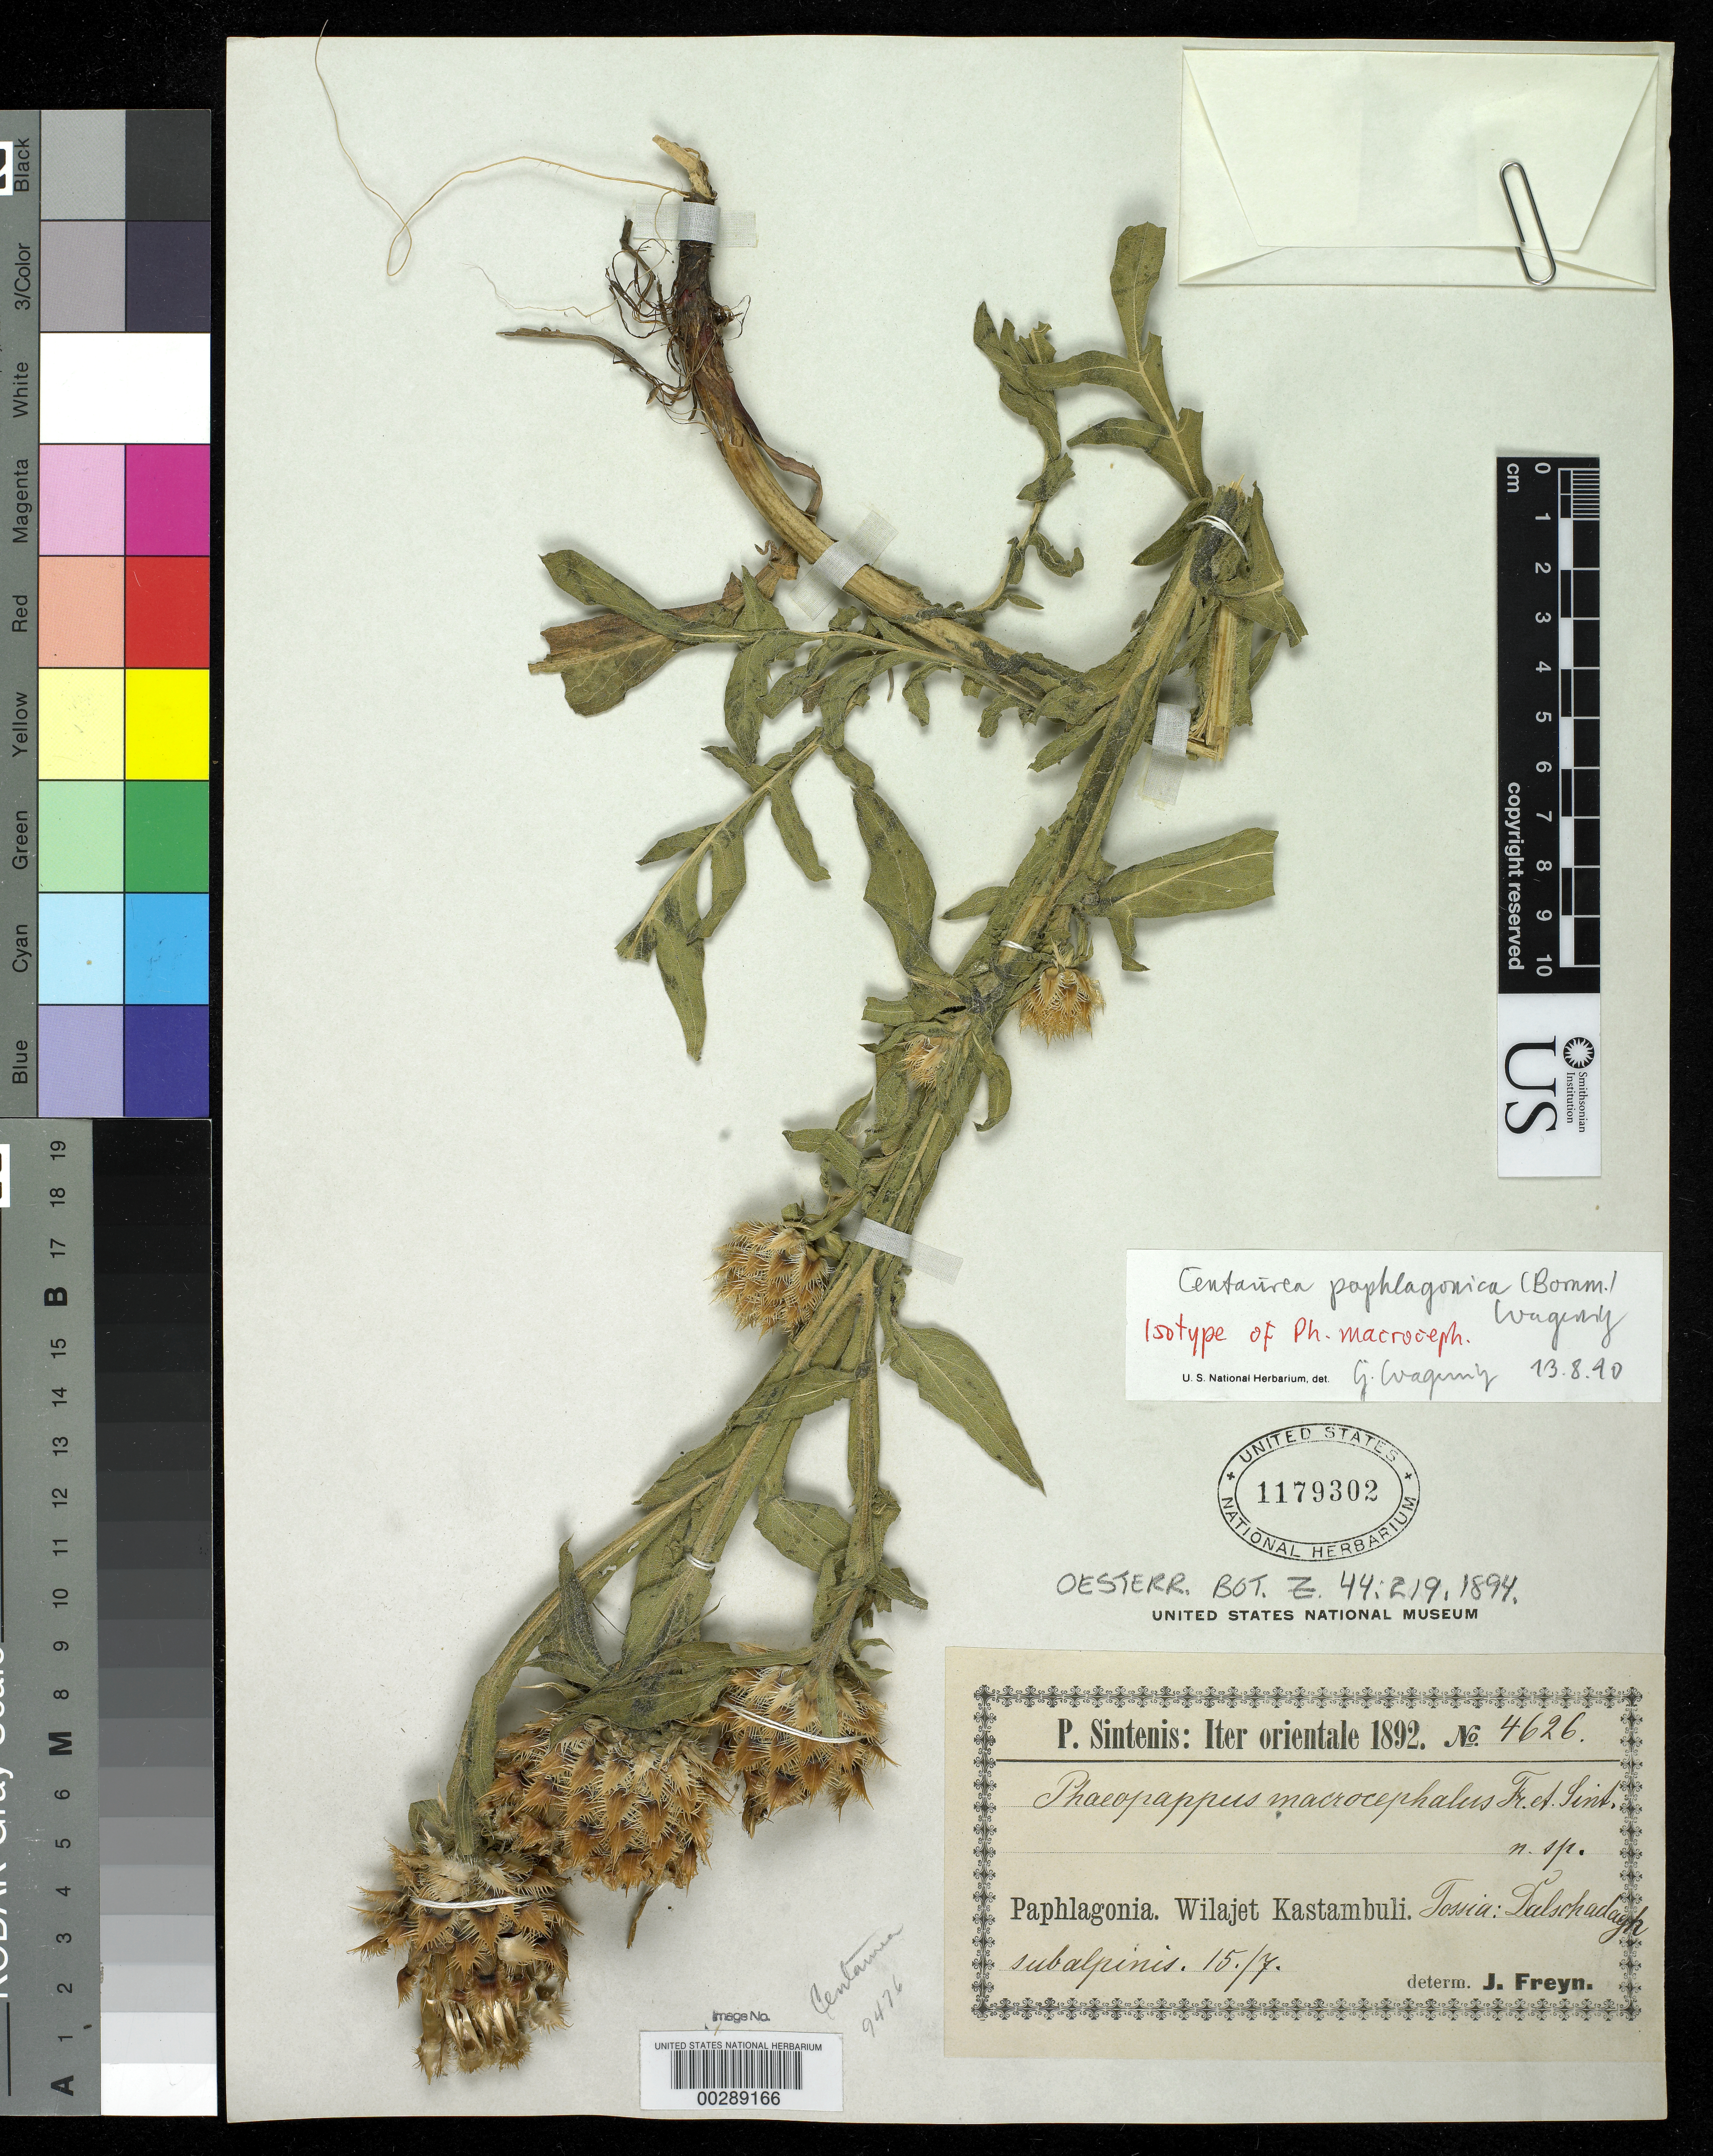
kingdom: Plantae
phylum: Tracheophyta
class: Magnoliopsida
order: Asterales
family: Asteraceae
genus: Phaeopappus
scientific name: Phaeopappus macrocephalus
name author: Freyn & Sint.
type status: Isotype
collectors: P. Sintenis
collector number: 4626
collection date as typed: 15 Jul 1892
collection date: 1892-07-15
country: Turkey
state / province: Paphlagonia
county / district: Kastambuli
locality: Wilajet Kastambuli, Tossia, Dalschadagh.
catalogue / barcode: US 1179302